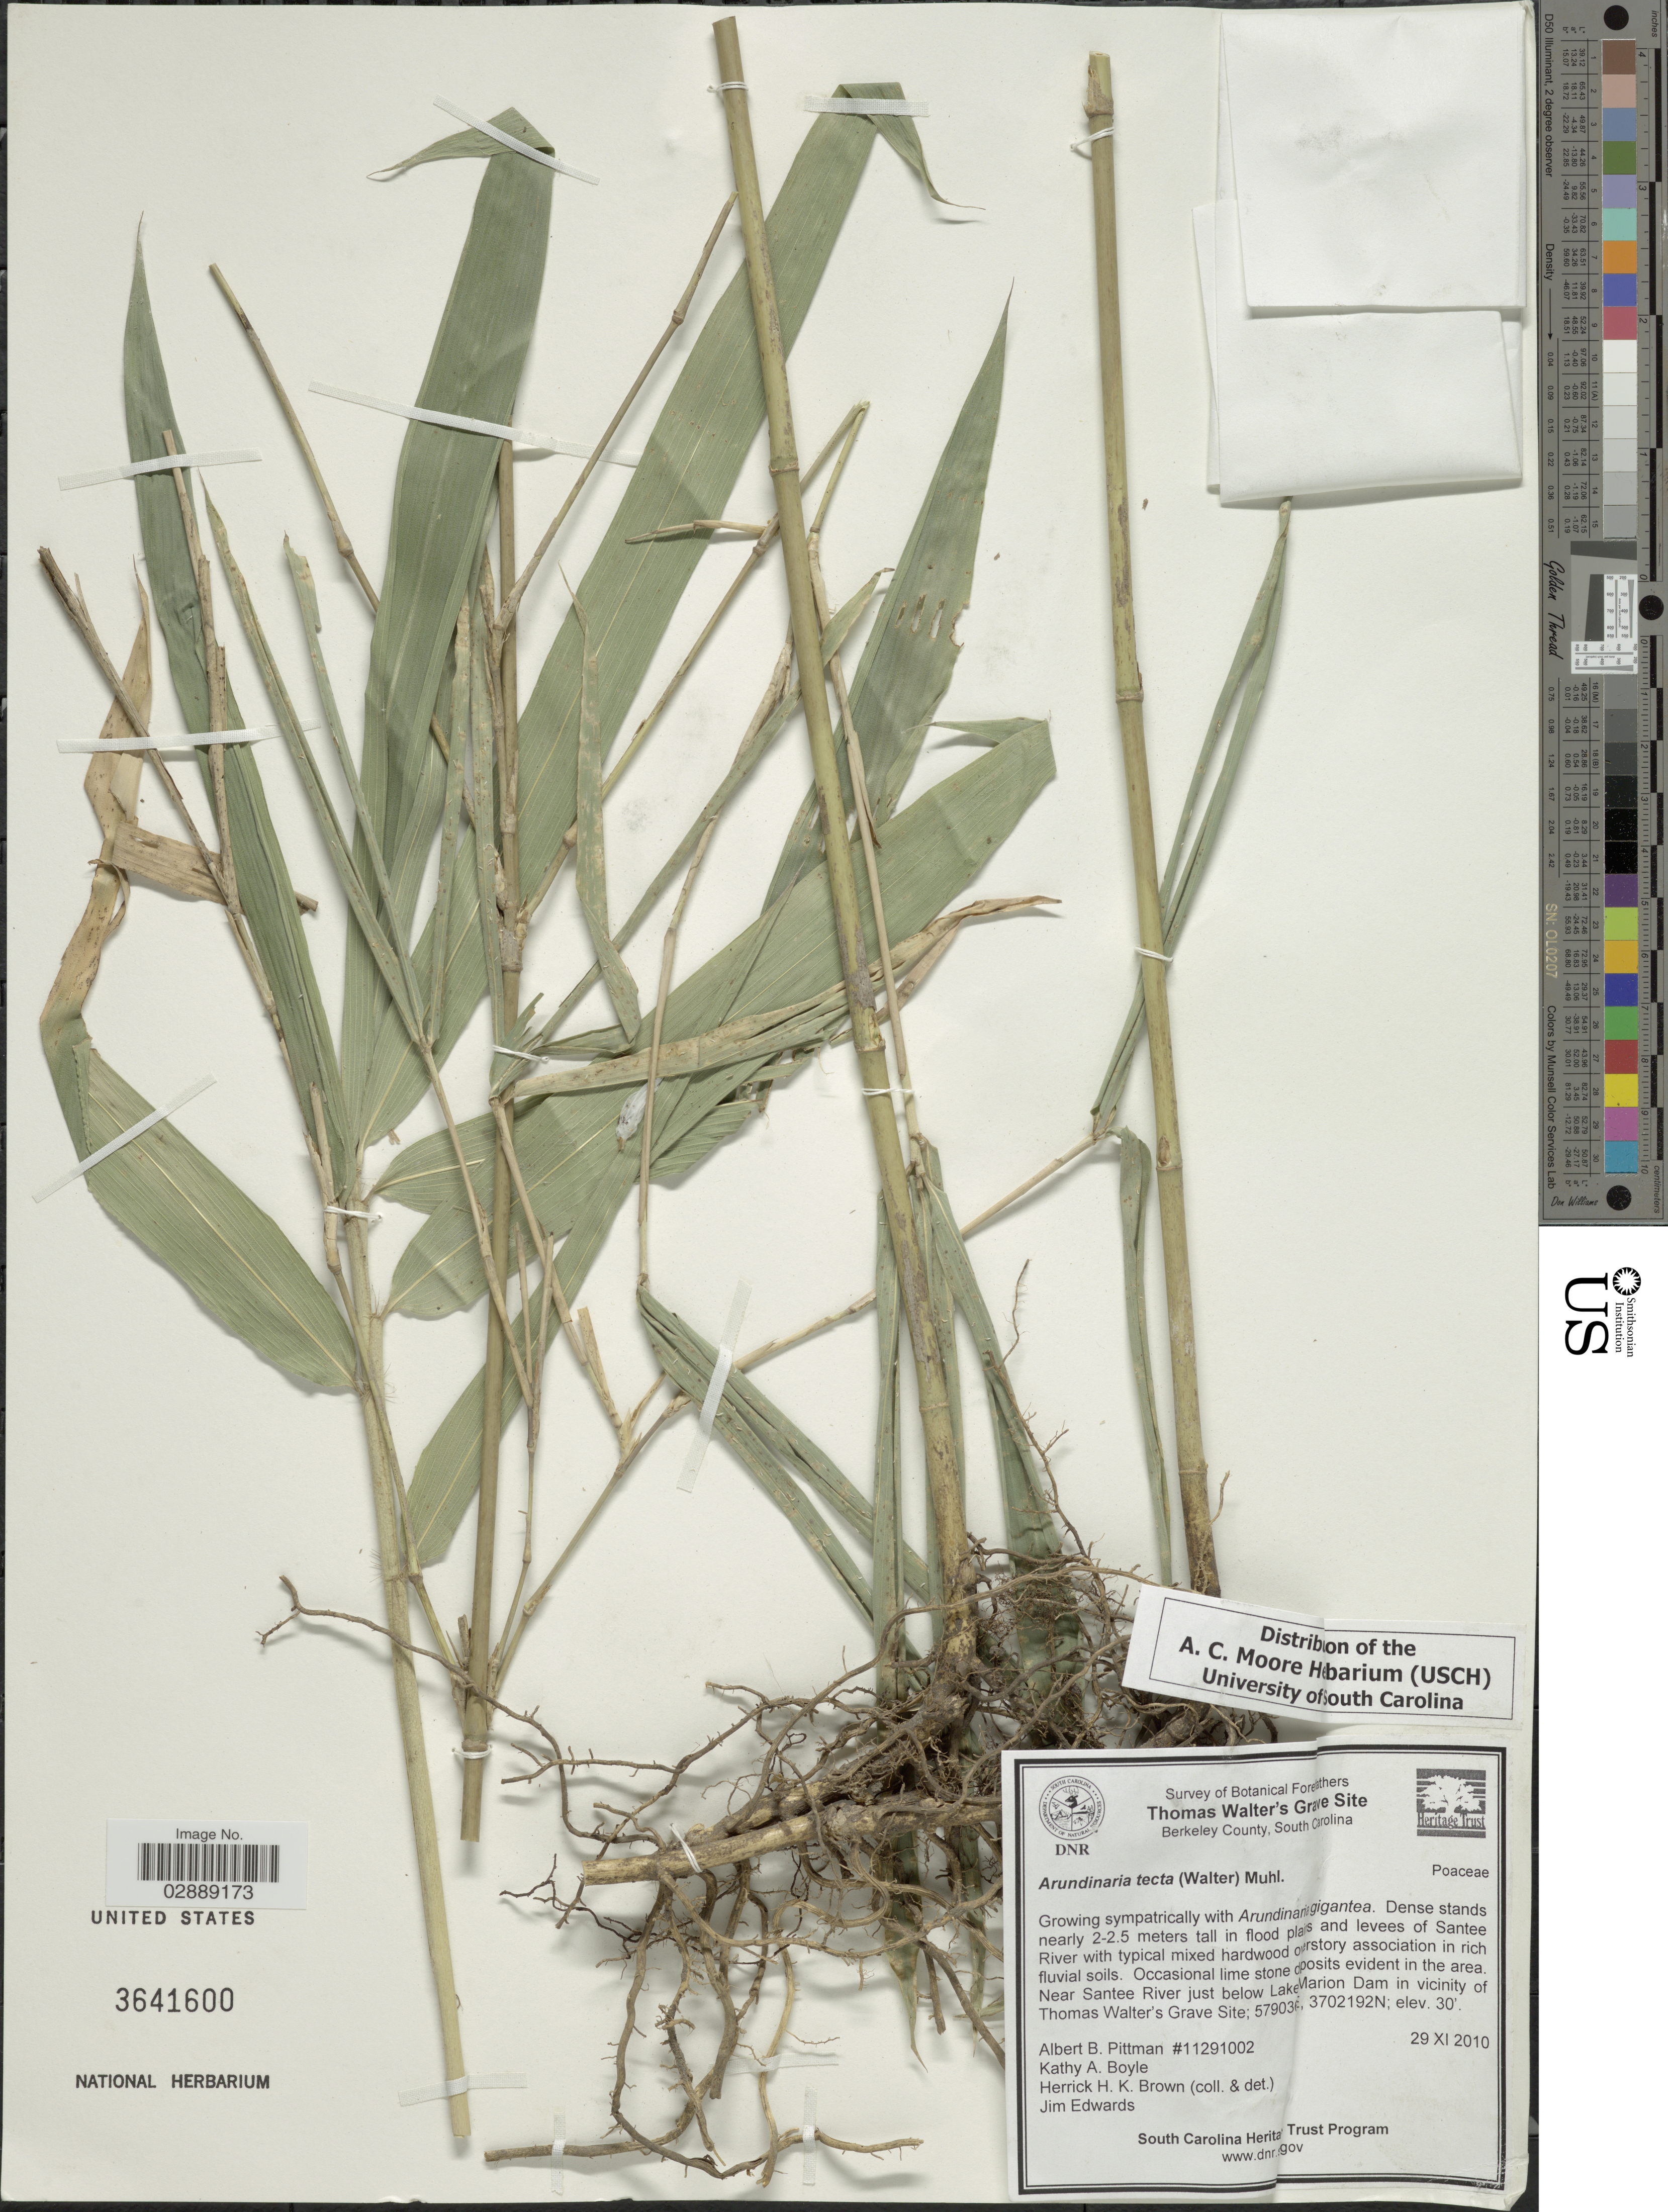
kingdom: Plantae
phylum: Tracheophyta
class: Liliopsida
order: Poales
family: Poaceae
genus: Arundinaria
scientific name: Arundinaria tecta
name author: (Walter) Muhl.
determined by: Brown, H. H. K.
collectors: A. B. Pittman, K. Boyle, H. H. K. Brown & J. Edwards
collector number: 11291002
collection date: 2010-11-29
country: United States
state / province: South Carolina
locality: Near Santee River just below Lake Marion Dam in vicinity of Thomas Walter's Grave Site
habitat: Flood plains and levees of Santee River with typical mixed hardwood overstory association in rich fluvial soils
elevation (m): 9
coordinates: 3702192N, 579036E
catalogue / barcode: US 3641600